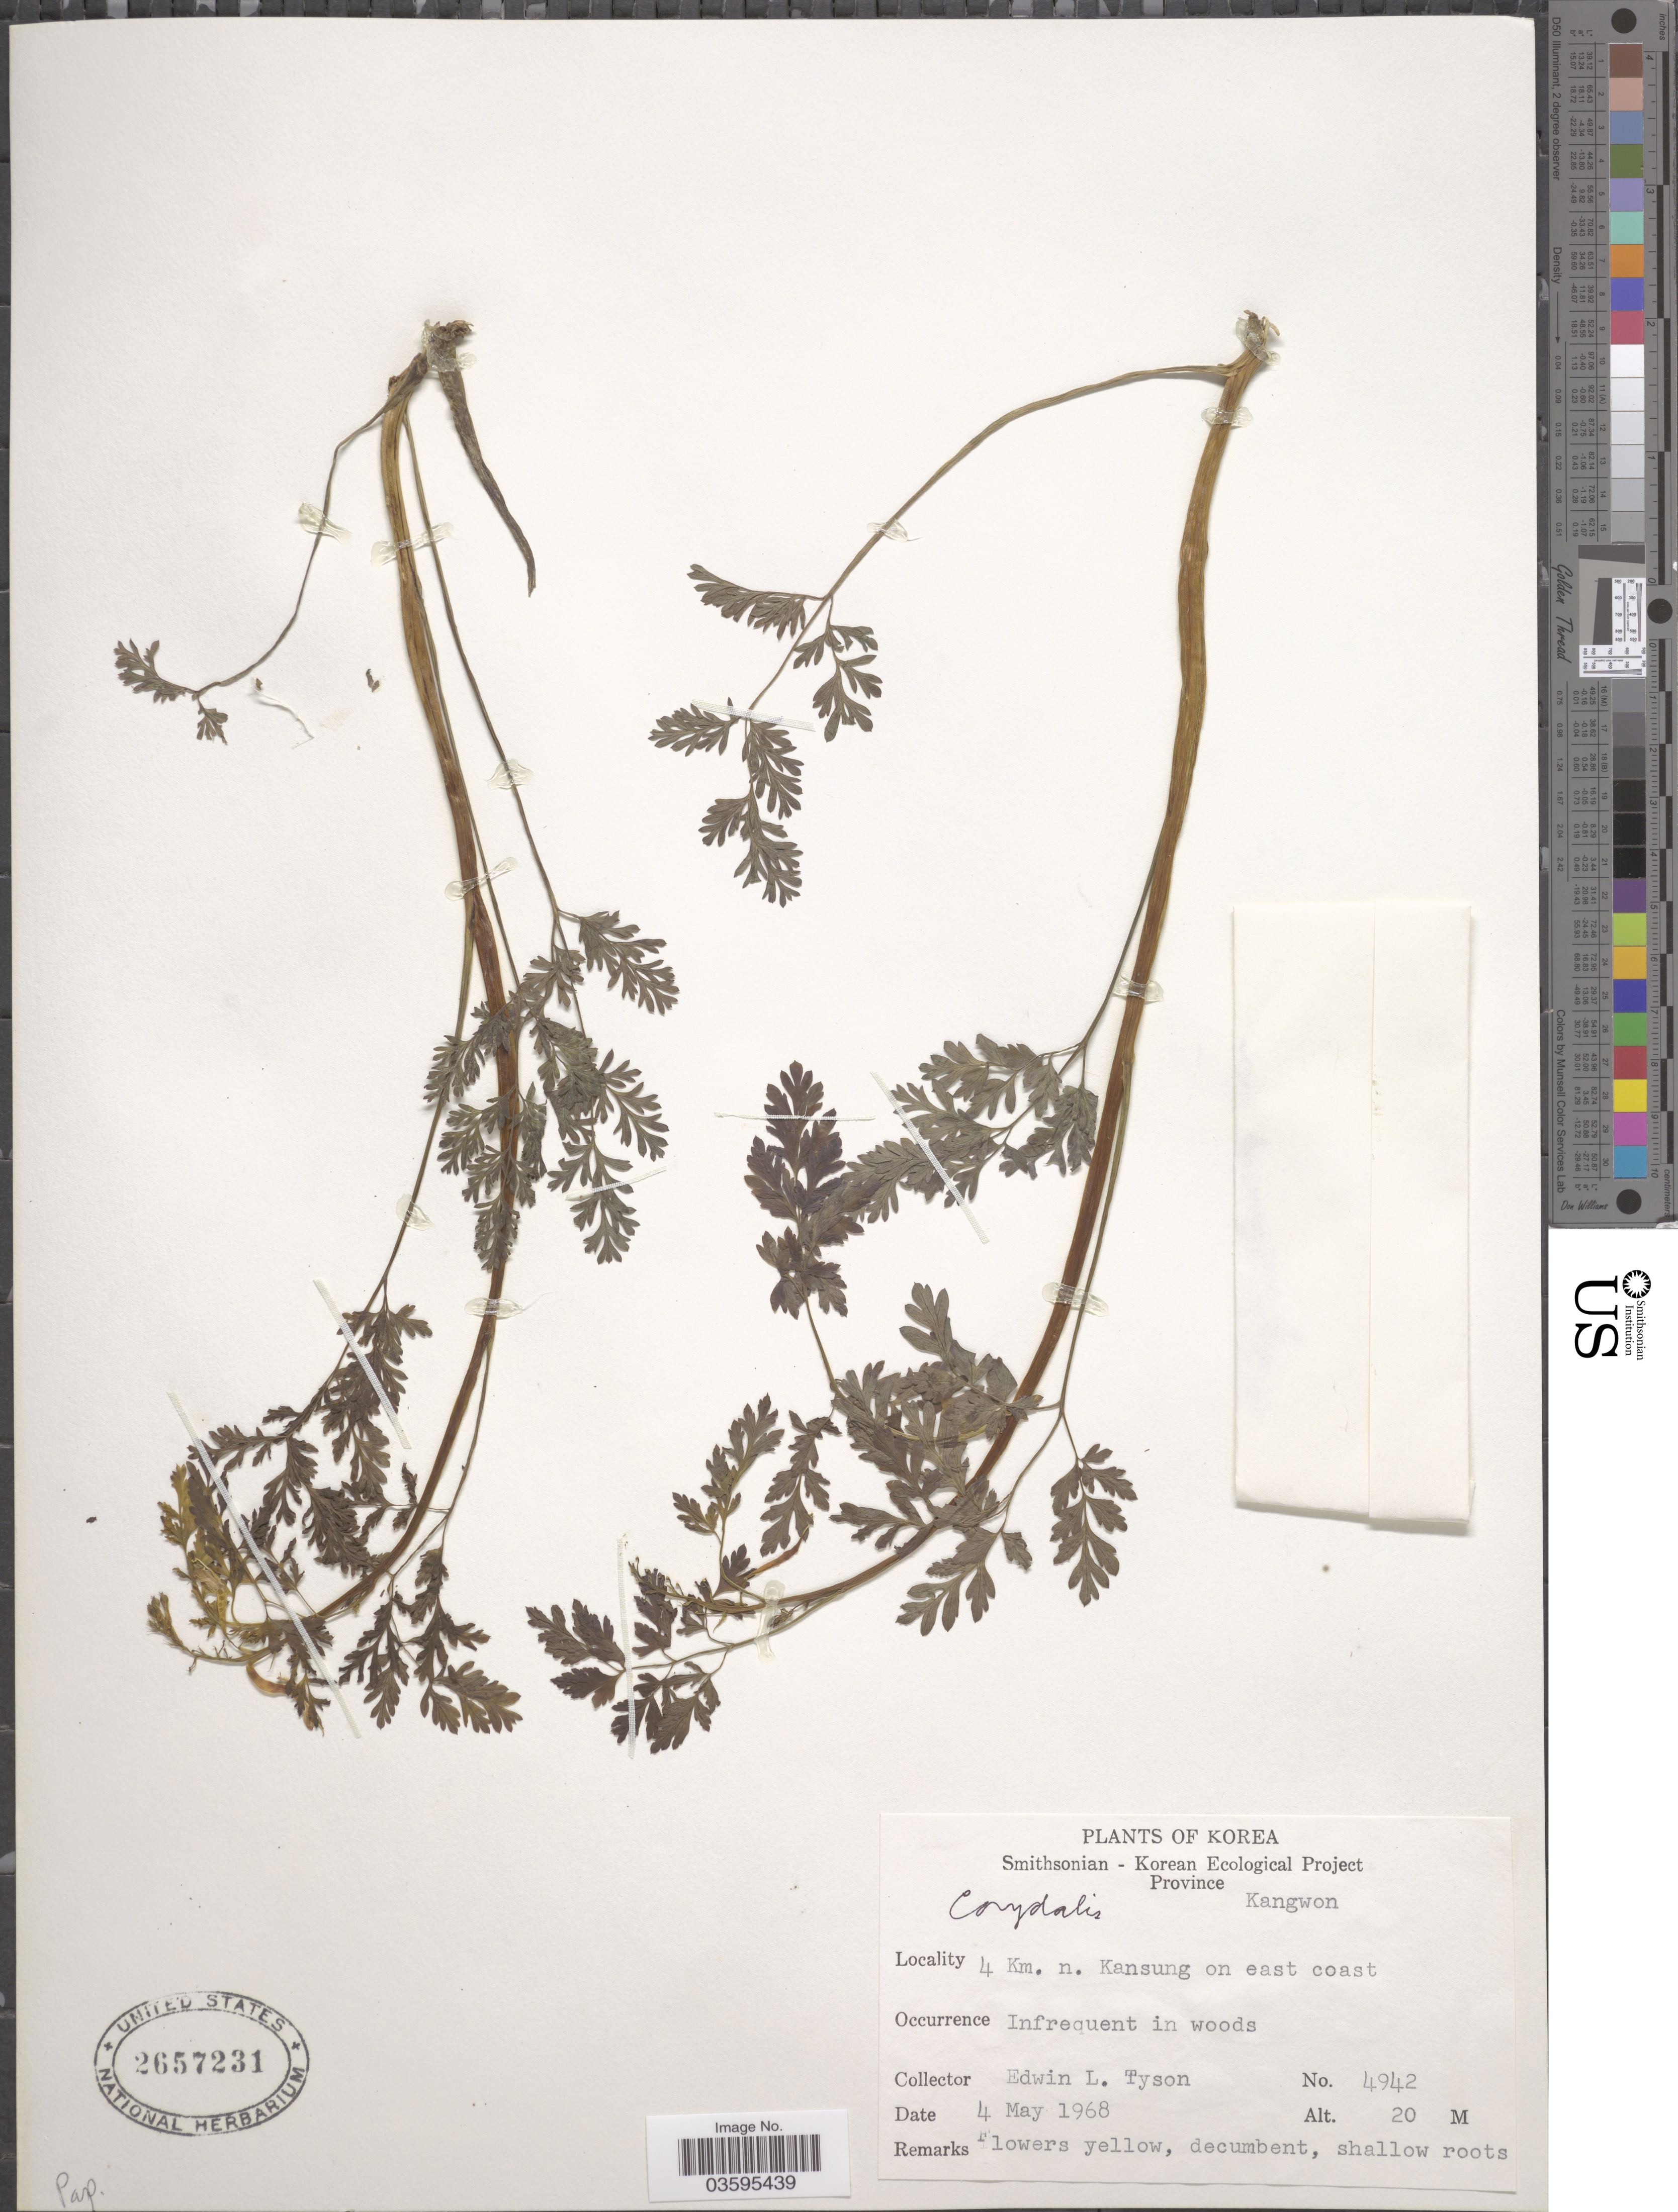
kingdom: Plantae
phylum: Tracheophyta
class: Magnoliopsida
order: Ranunculales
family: Papaveraceae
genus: Corydalis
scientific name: Corydalis sp.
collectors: E. L. Tyson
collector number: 4942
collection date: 1968-05-04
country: North Korea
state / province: Kangwon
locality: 4 Km. n. Kansung on east coast.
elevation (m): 20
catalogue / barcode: US 2657231